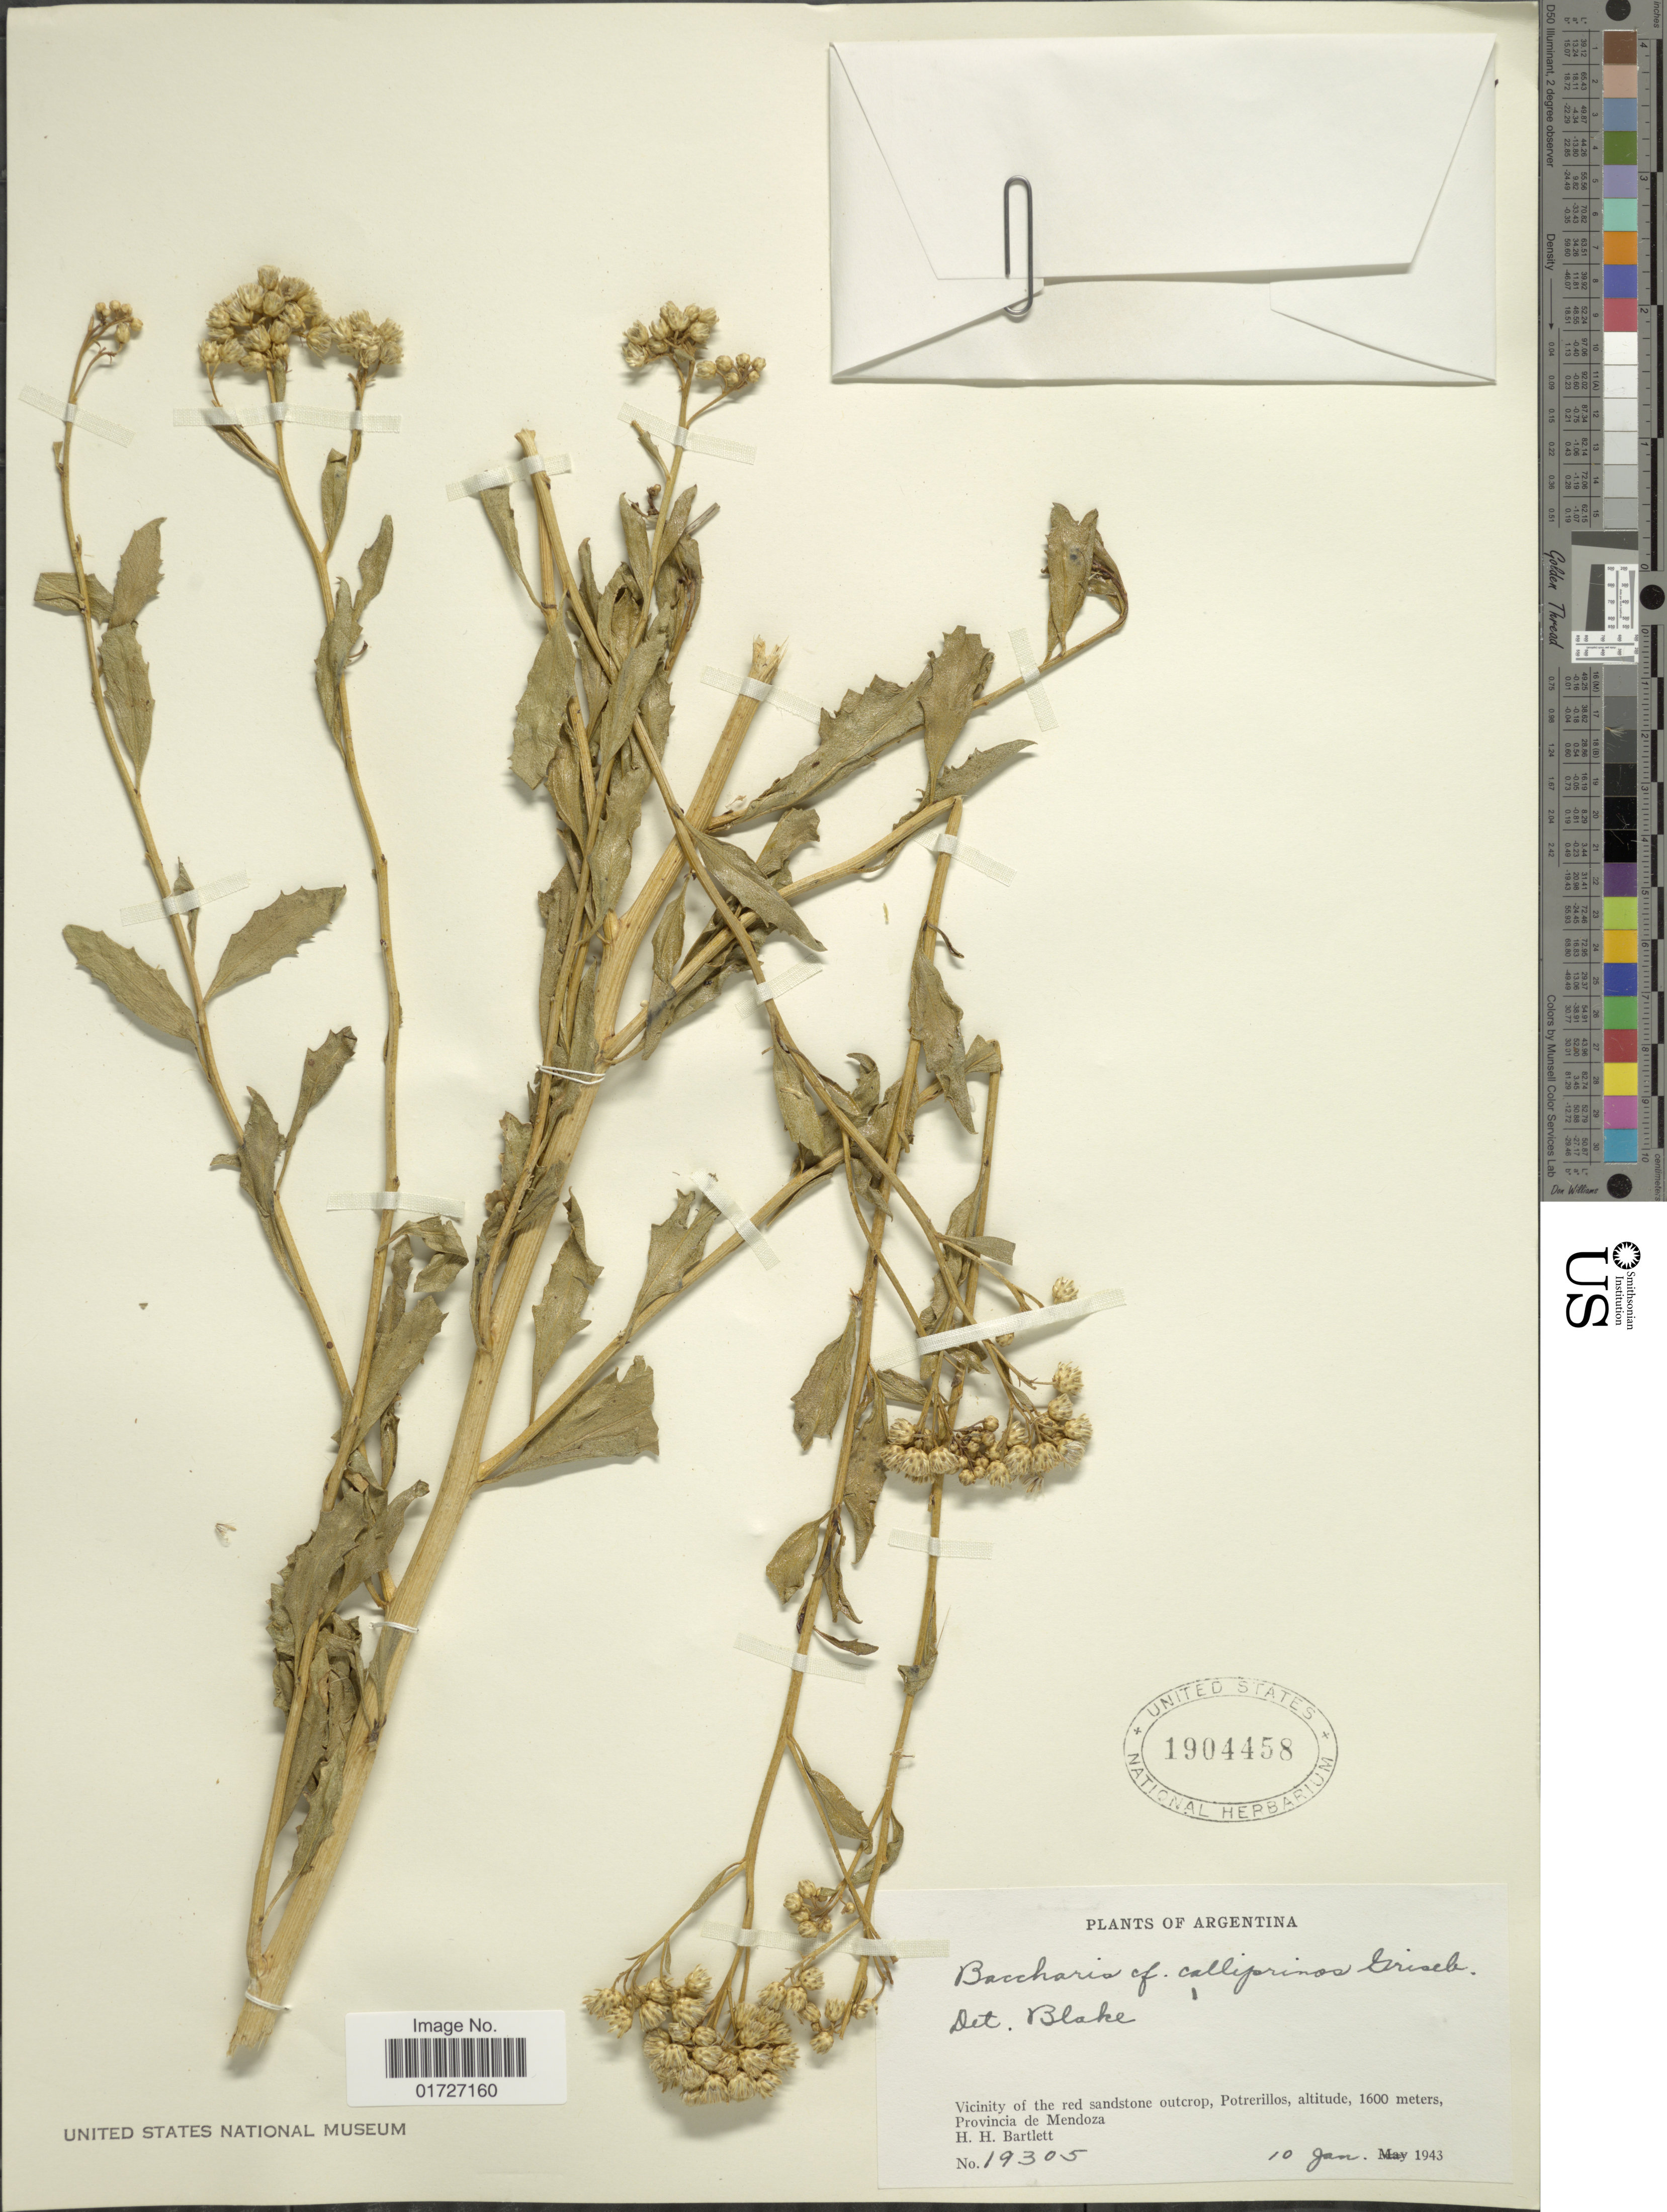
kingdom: Plantae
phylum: Tracheophyta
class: Magnoliopsida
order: Asterales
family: Asteraceae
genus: Baccharis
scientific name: Baccharis calliprinos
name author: Griseb.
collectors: H. H. Bartlett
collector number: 19305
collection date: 1943-01-10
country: Argentina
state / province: Mendoza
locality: Vicinity of the red sandstone outcrop, Potrerillos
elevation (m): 1600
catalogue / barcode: US 1904458